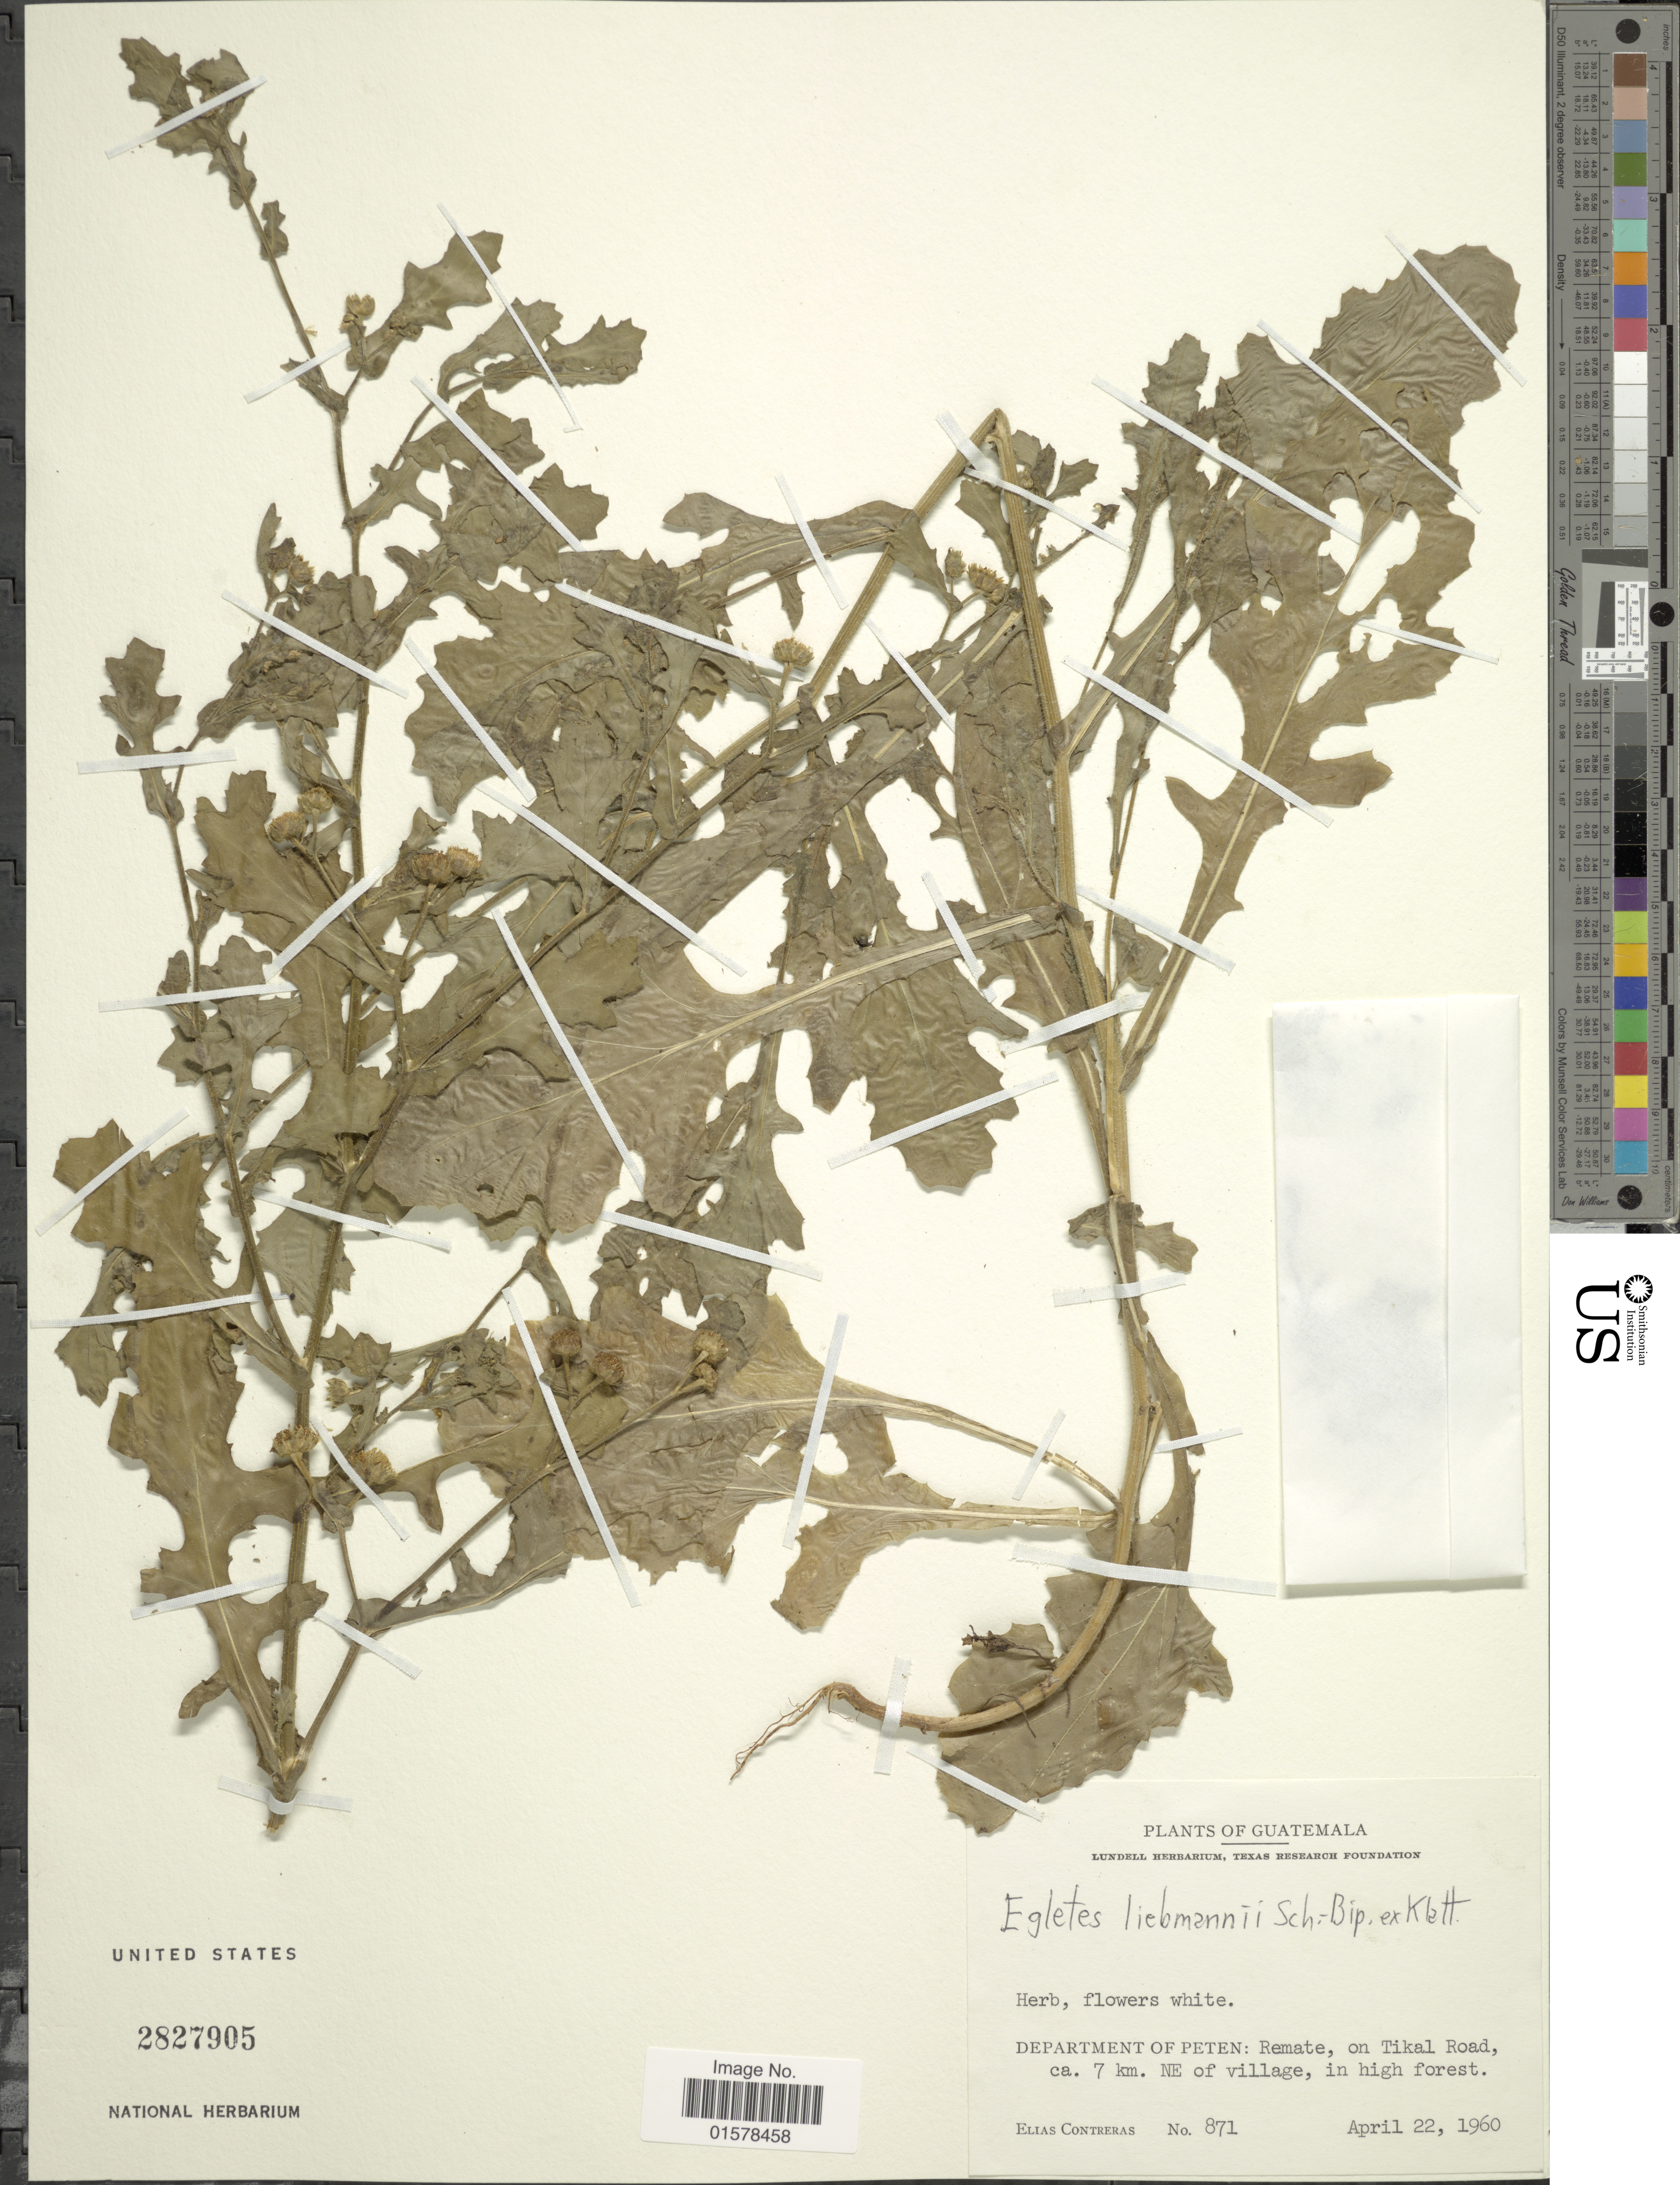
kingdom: Plantae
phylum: Tracheophyta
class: Magnoliopsida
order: Asterales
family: Asteraceae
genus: Egletes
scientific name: Egletes liebmannii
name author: Sch. Bip. ex Hemsl.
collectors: E. Contreras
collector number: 871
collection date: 1960-04-22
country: Guatemala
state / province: El Petén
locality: Guatemala, Department of Peten: Remate, on Tikal Road, ca. 7 km. NE of village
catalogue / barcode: US 2827905